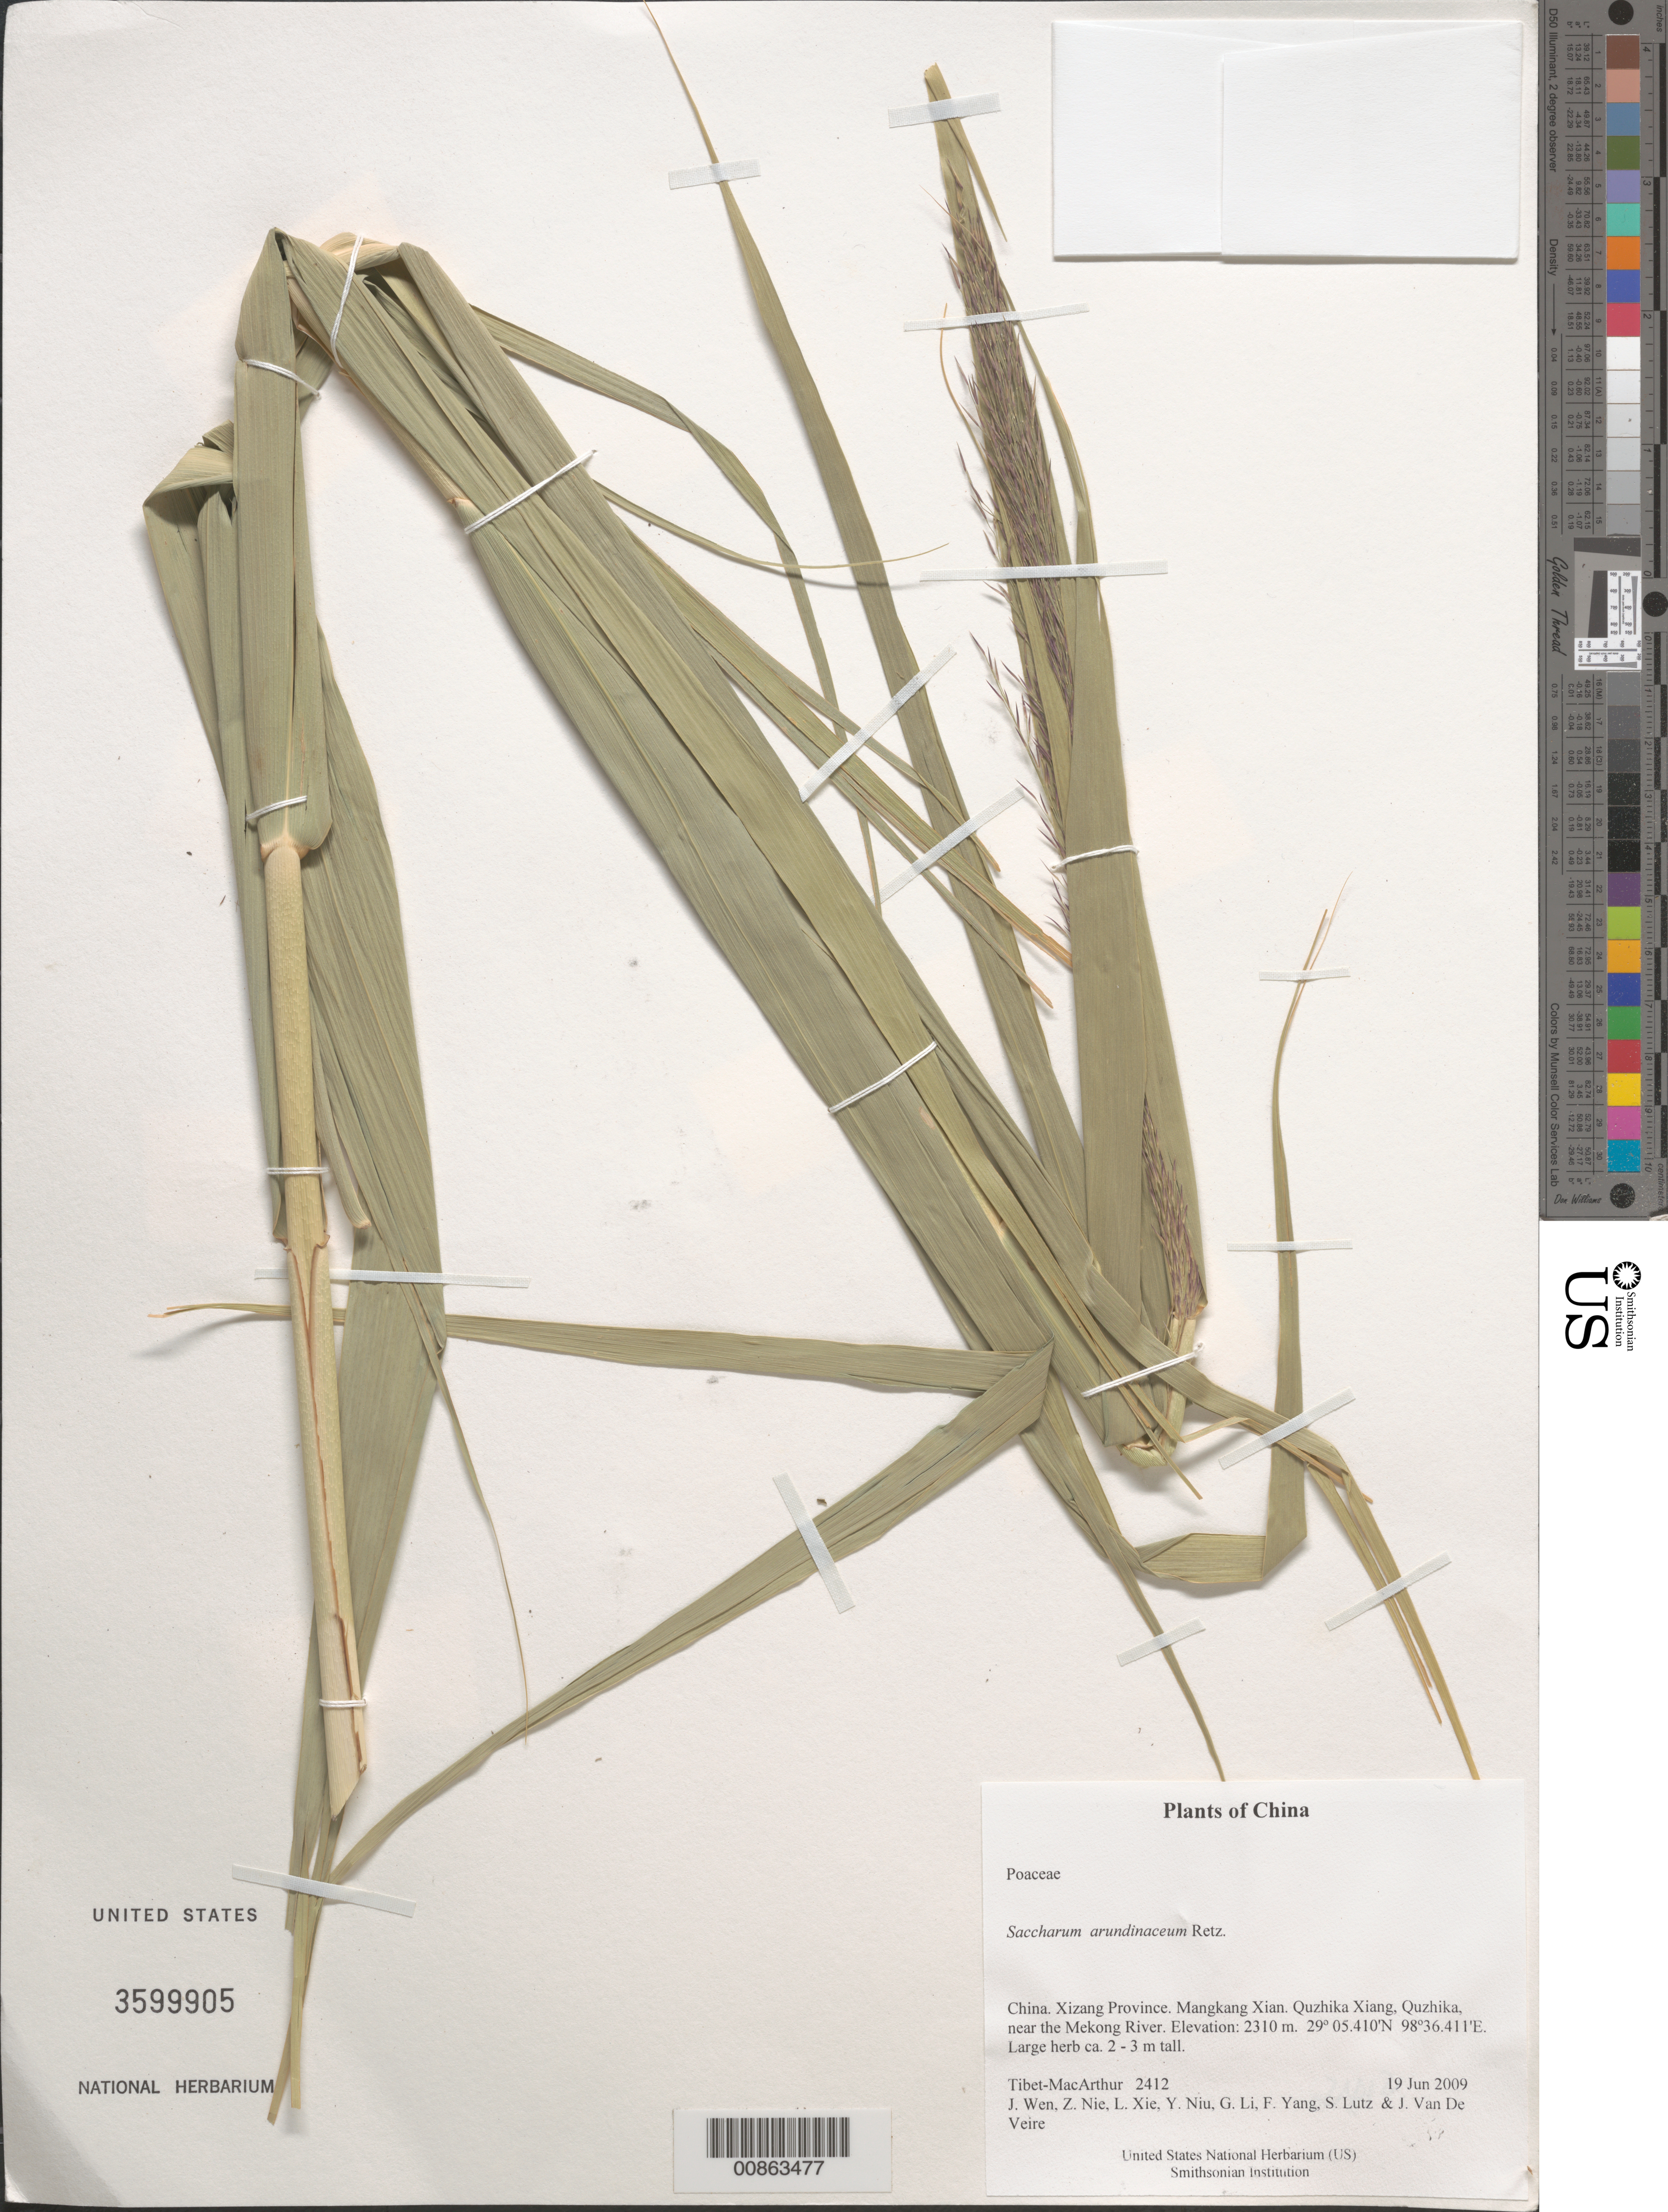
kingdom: Plantae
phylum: Tracheophyta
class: Liliopsida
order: Poales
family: Poaceae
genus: Saccharum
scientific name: Saccharum arundinaceum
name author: Retz.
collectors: Tibet-MacArthur, J. Wen, Z. Nie, L. Xie, Y. Niu, G. Li, F. Yang, S. Lutz & J. Van De Veire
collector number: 2412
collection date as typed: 19 Jun 2009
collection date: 2009-06-19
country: China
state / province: Xizang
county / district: Mangkang Xian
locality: Quzhika Xiang, Quzhika, near the Mekong River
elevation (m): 2310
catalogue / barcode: US 3599905